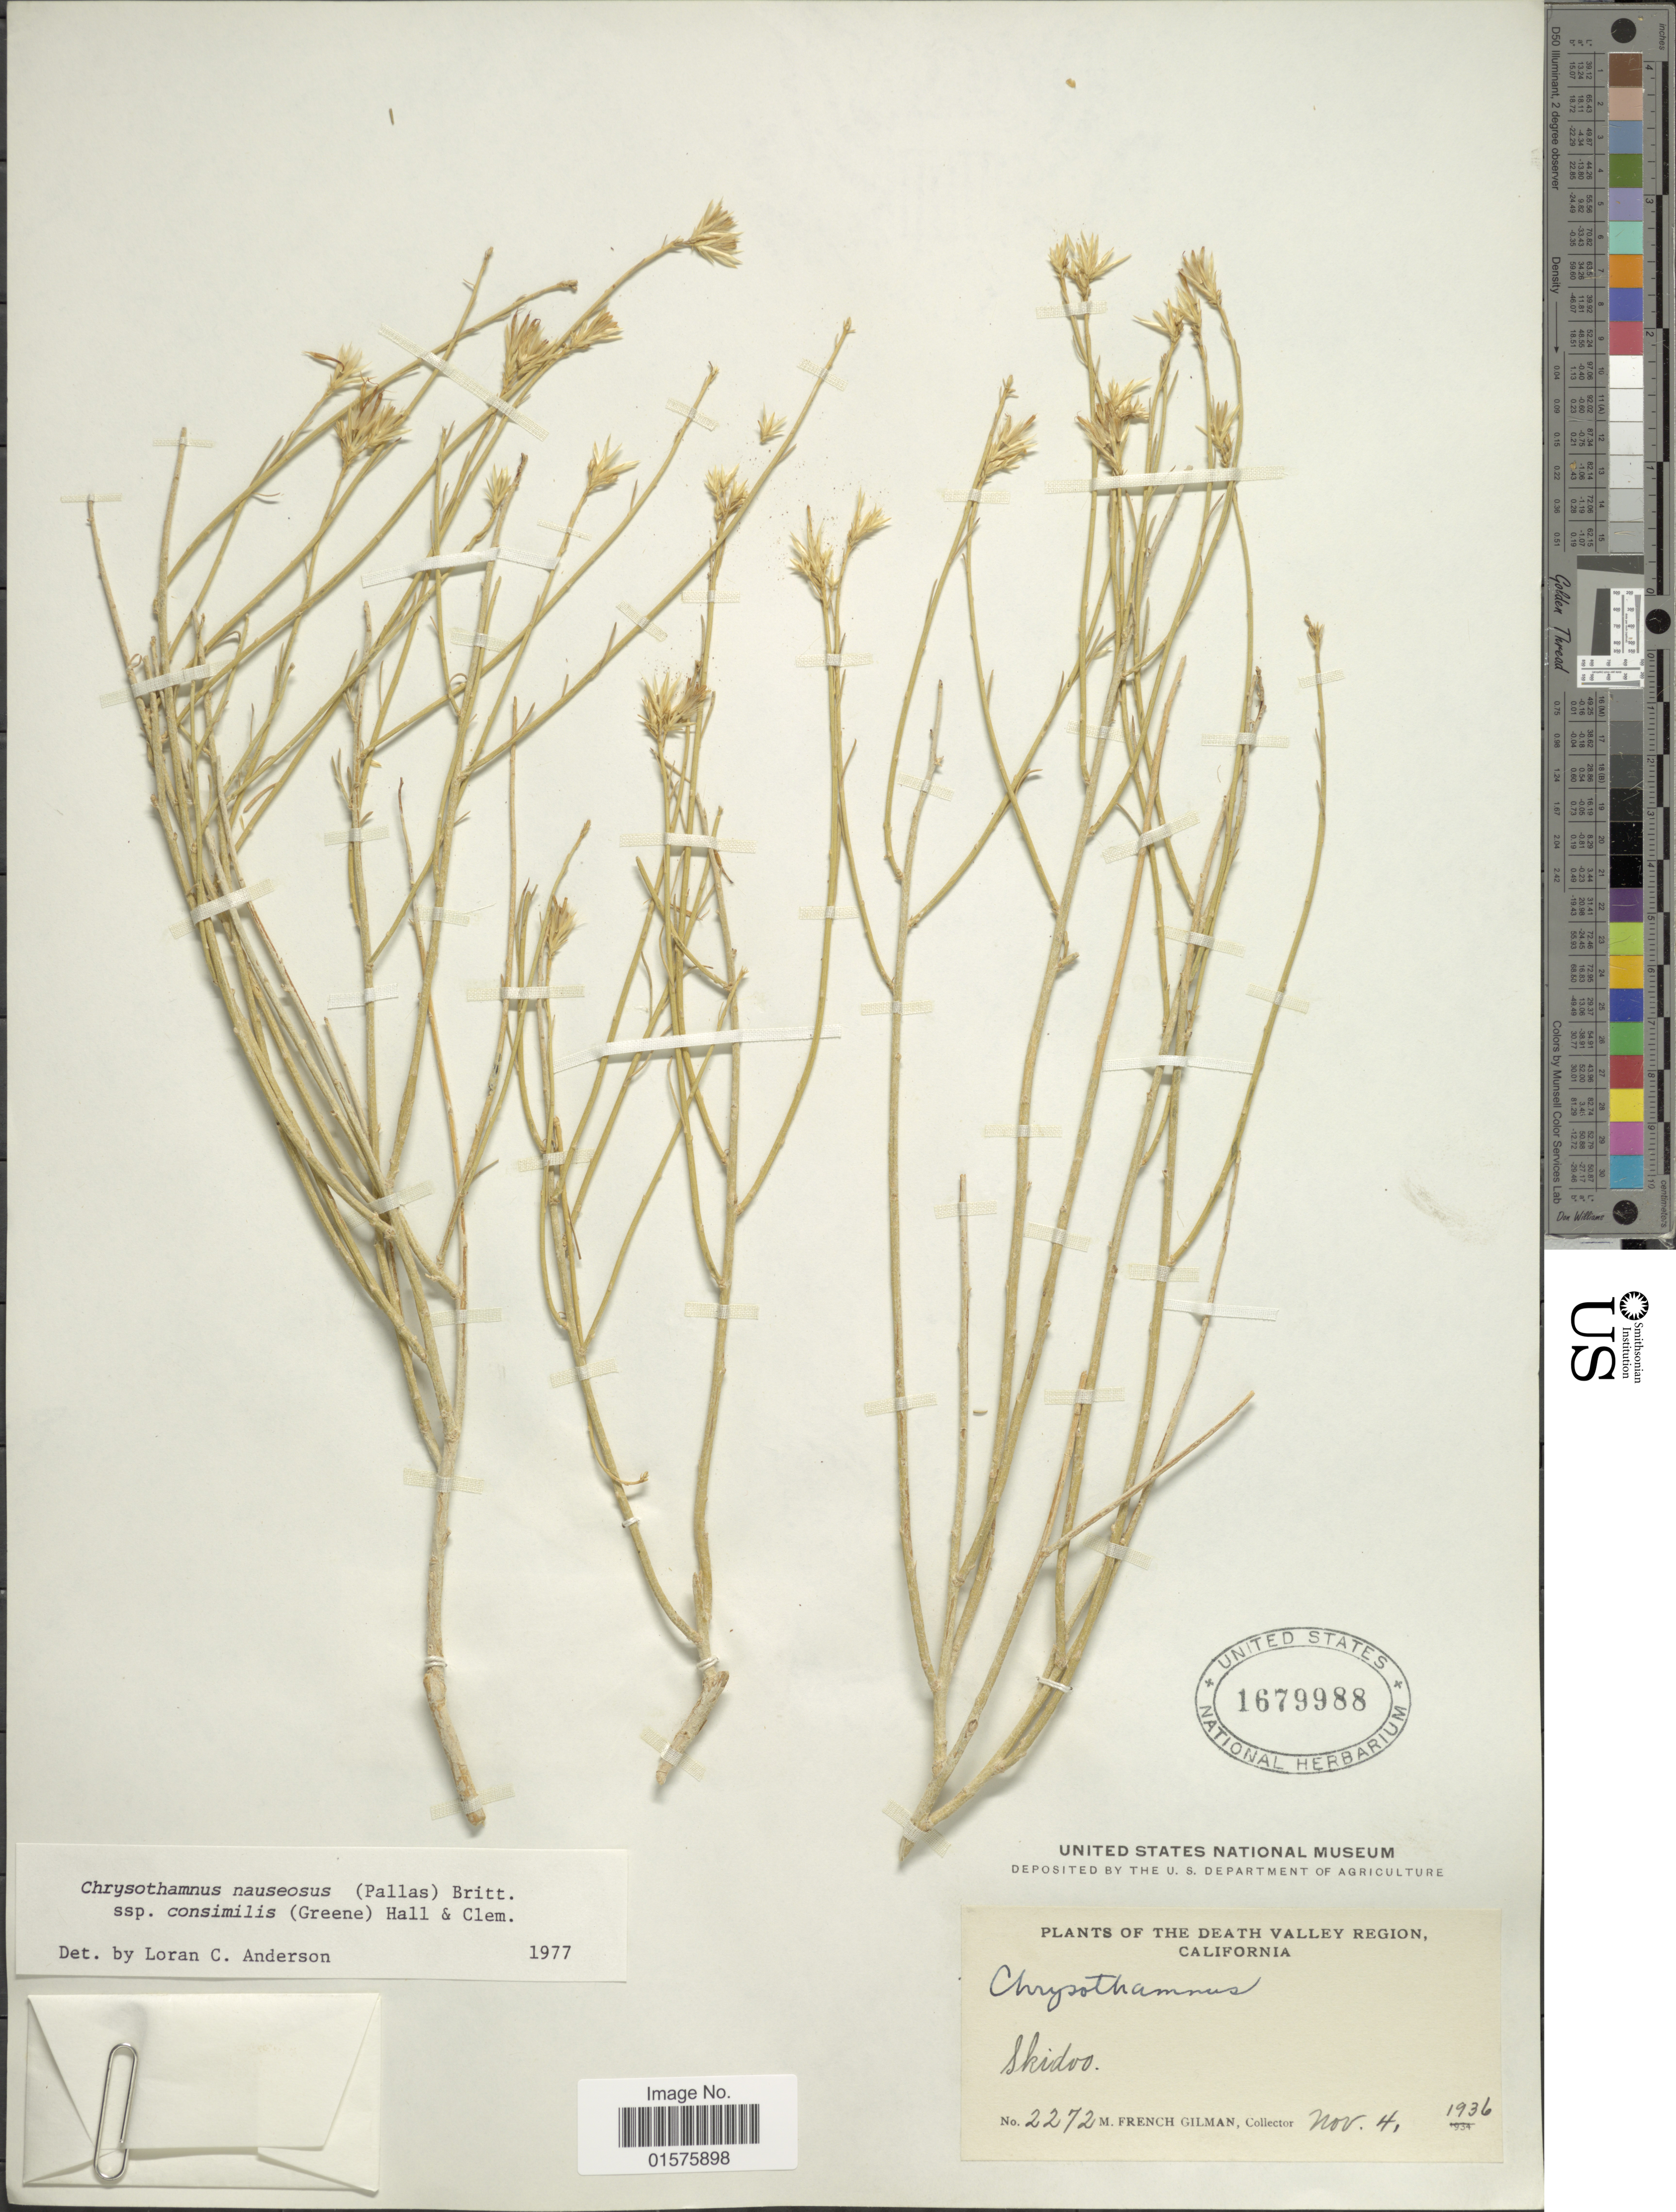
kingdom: Plantae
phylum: Tracheophyta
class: Magnoliopsida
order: Asterales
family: Asteraceae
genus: Ericameria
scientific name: Ericameria nauseosa var. oreophila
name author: (A. Nelson) G.L. Nesom & G.I. Baird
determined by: Urbatsch, Lowell E., Curator (LSU), Louisiana State University (UNITED STATES)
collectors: M. F. Gilman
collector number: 2272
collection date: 1936-11-04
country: United States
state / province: California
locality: Death Valley Region, Skidoo.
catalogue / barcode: US 1679988